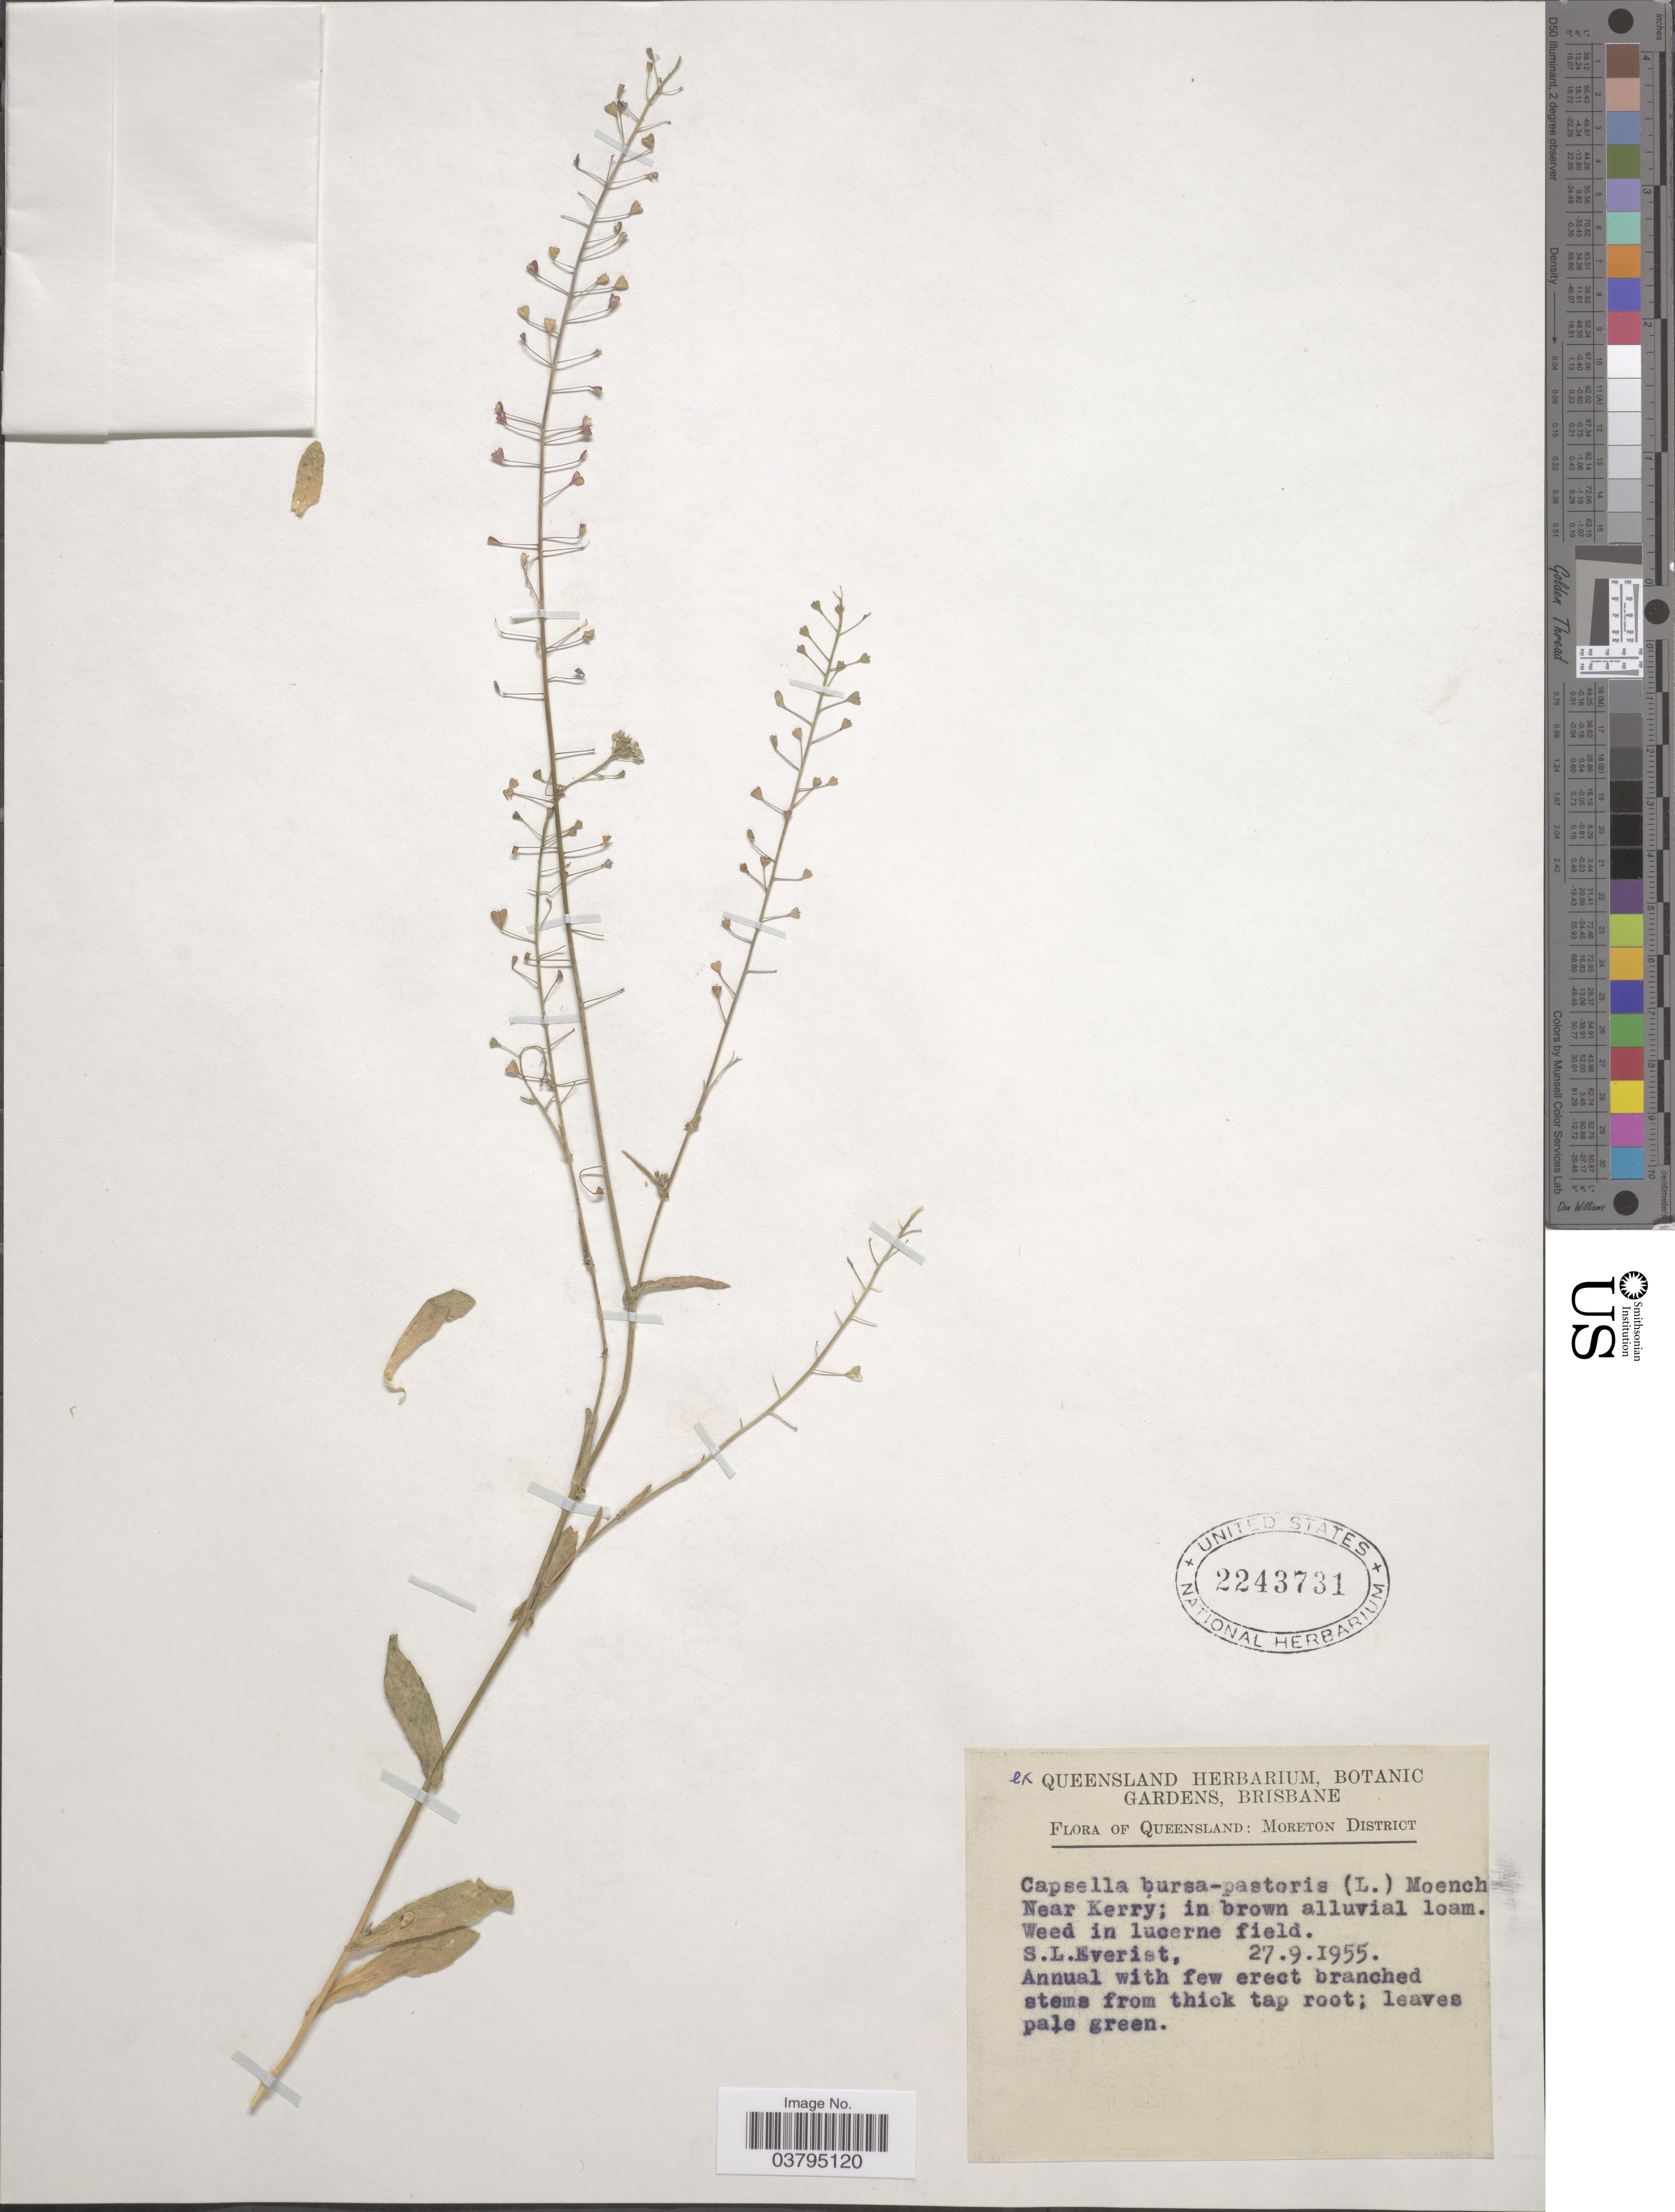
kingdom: Plantae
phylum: Tracheophyta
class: Magnoliopsida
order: Brassicales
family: Brassicaceae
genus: Capsella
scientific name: Capsella bursa-pastoris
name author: (L.) Medik.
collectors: S. Everist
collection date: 1955-09-27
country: Australia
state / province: Queensland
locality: Moreton District. Near Kerry.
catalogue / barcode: US 2243731